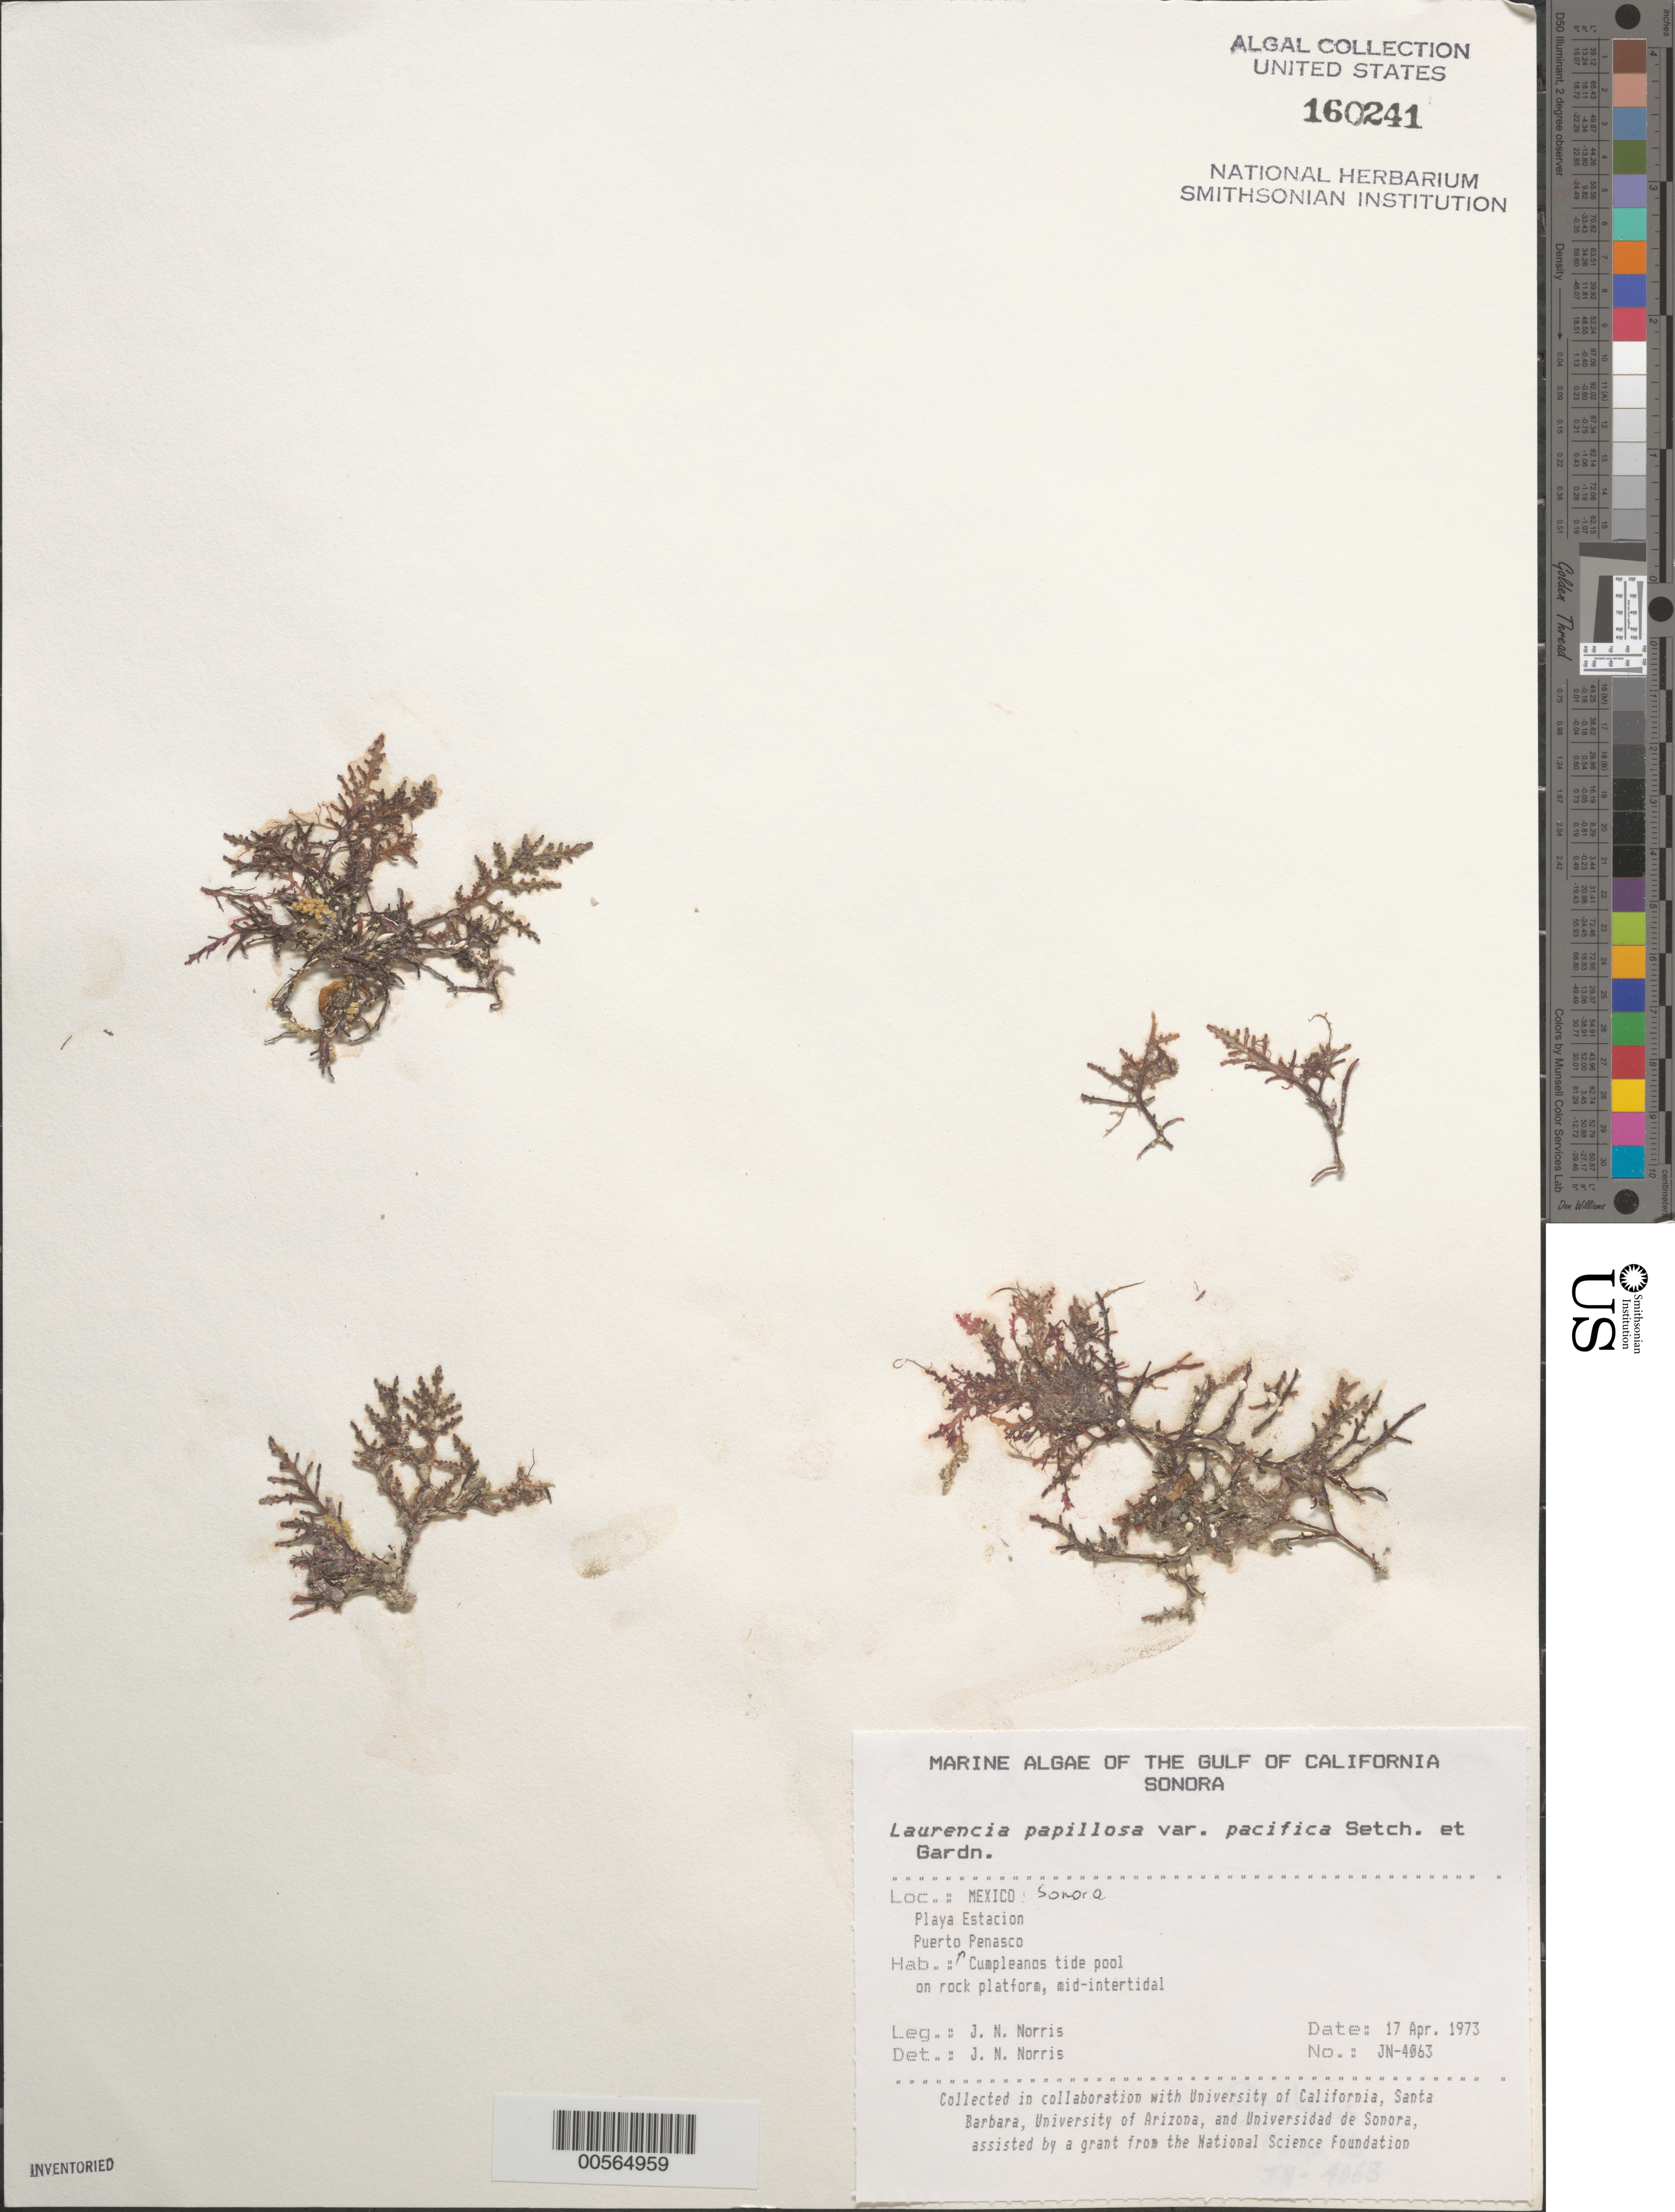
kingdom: Plantae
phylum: Rhodophyta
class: Florideophyceae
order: Ceramiales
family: Rhodomelaceae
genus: Palisada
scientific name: Palisada perforata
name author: (Bory) K.W. Nam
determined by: Algae name updating Project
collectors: J. N. Norris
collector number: JN-4063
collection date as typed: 17 Apr 1973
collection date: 1973-04-17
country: Mexico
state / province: Sonora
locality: Playa Estacion, Puerto Penasco, Cumpleanos tide pool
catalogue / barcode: US 160241